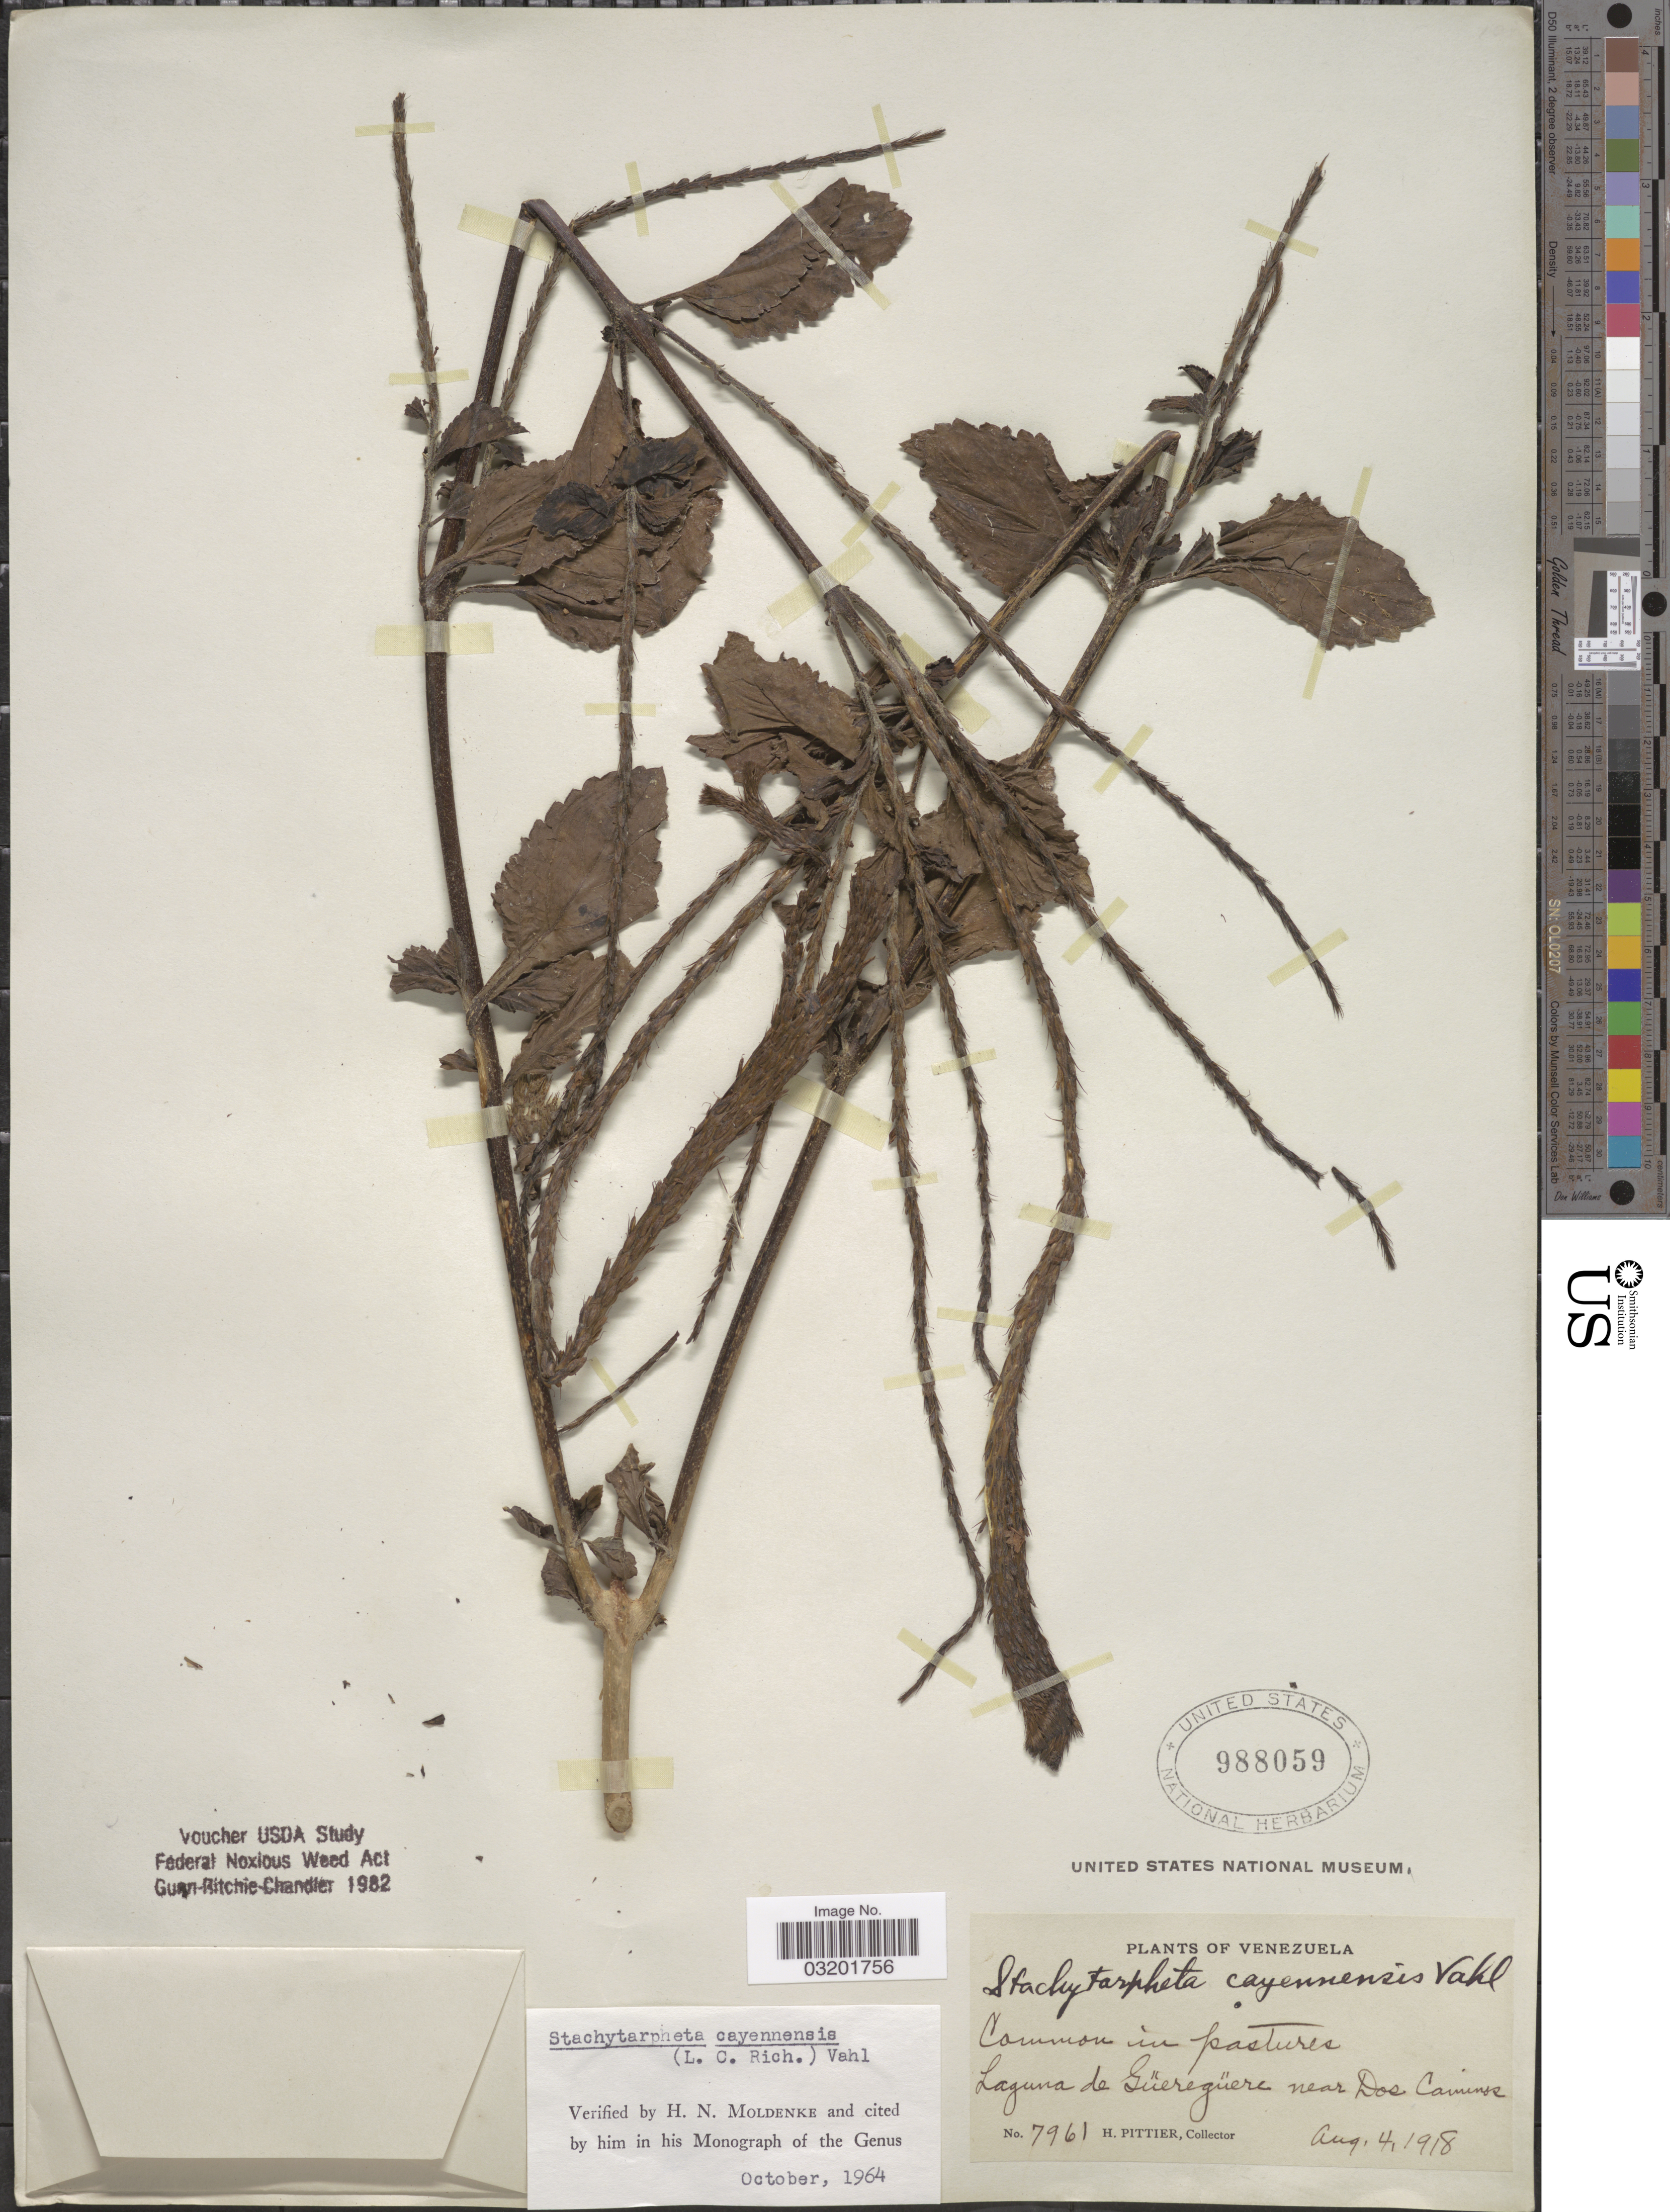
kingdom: Plantae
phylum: Tracheophyta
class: Magnoliopsida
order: Lamiales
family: Verbenaceae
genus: Stachytarpheta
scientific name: Stachytarpheta cayennensis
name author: (Rich.) Vahl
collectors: H. F. Pittier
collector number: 7961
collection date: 1918-08-04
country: Venezuela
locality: Laguna de Güeregüere near Dos Caminos.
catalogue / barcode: US 988059